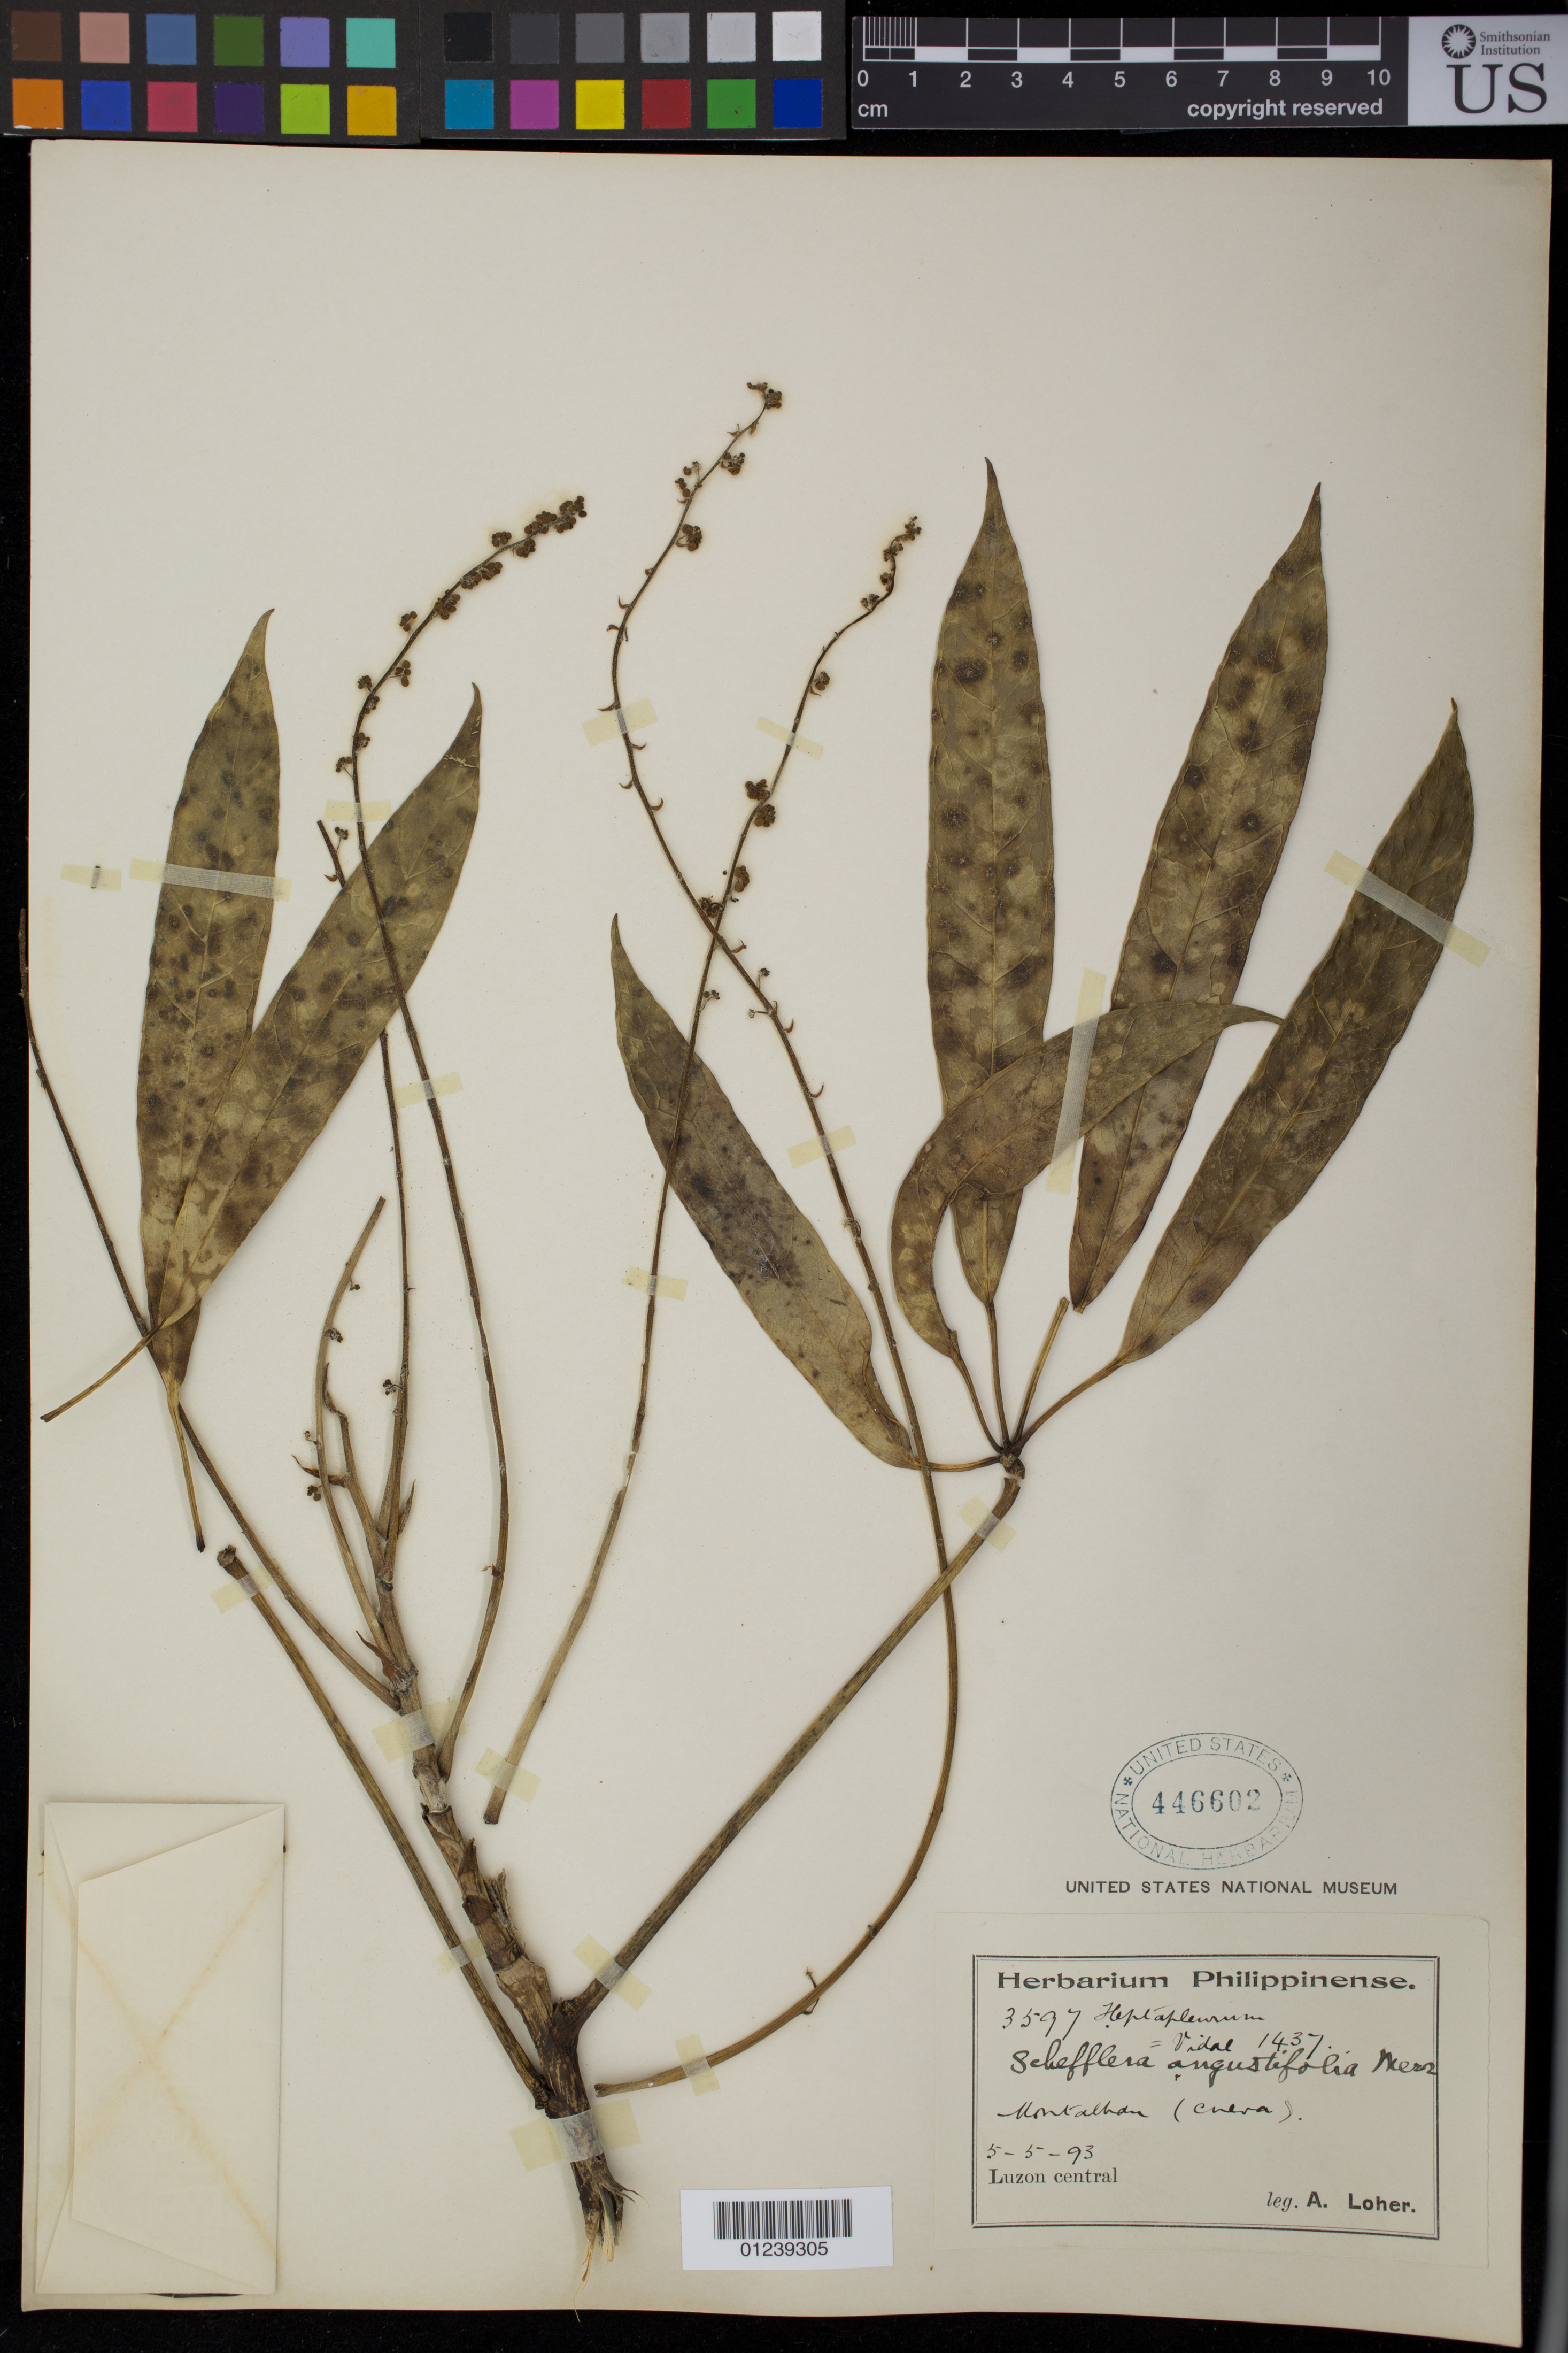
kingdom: Plantae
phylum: Tracheophyta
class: Magnoliopsida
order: Apiales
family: Araliaceae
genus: Schefflera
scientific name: Schefflera angustifolia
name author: Merr.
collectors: A. Loher & A. Loher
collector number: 3597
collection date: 1893-05-05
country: Philippines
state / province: Calabarzon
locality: Montalban (Cueva), Luzon Central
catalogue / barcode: US 446602